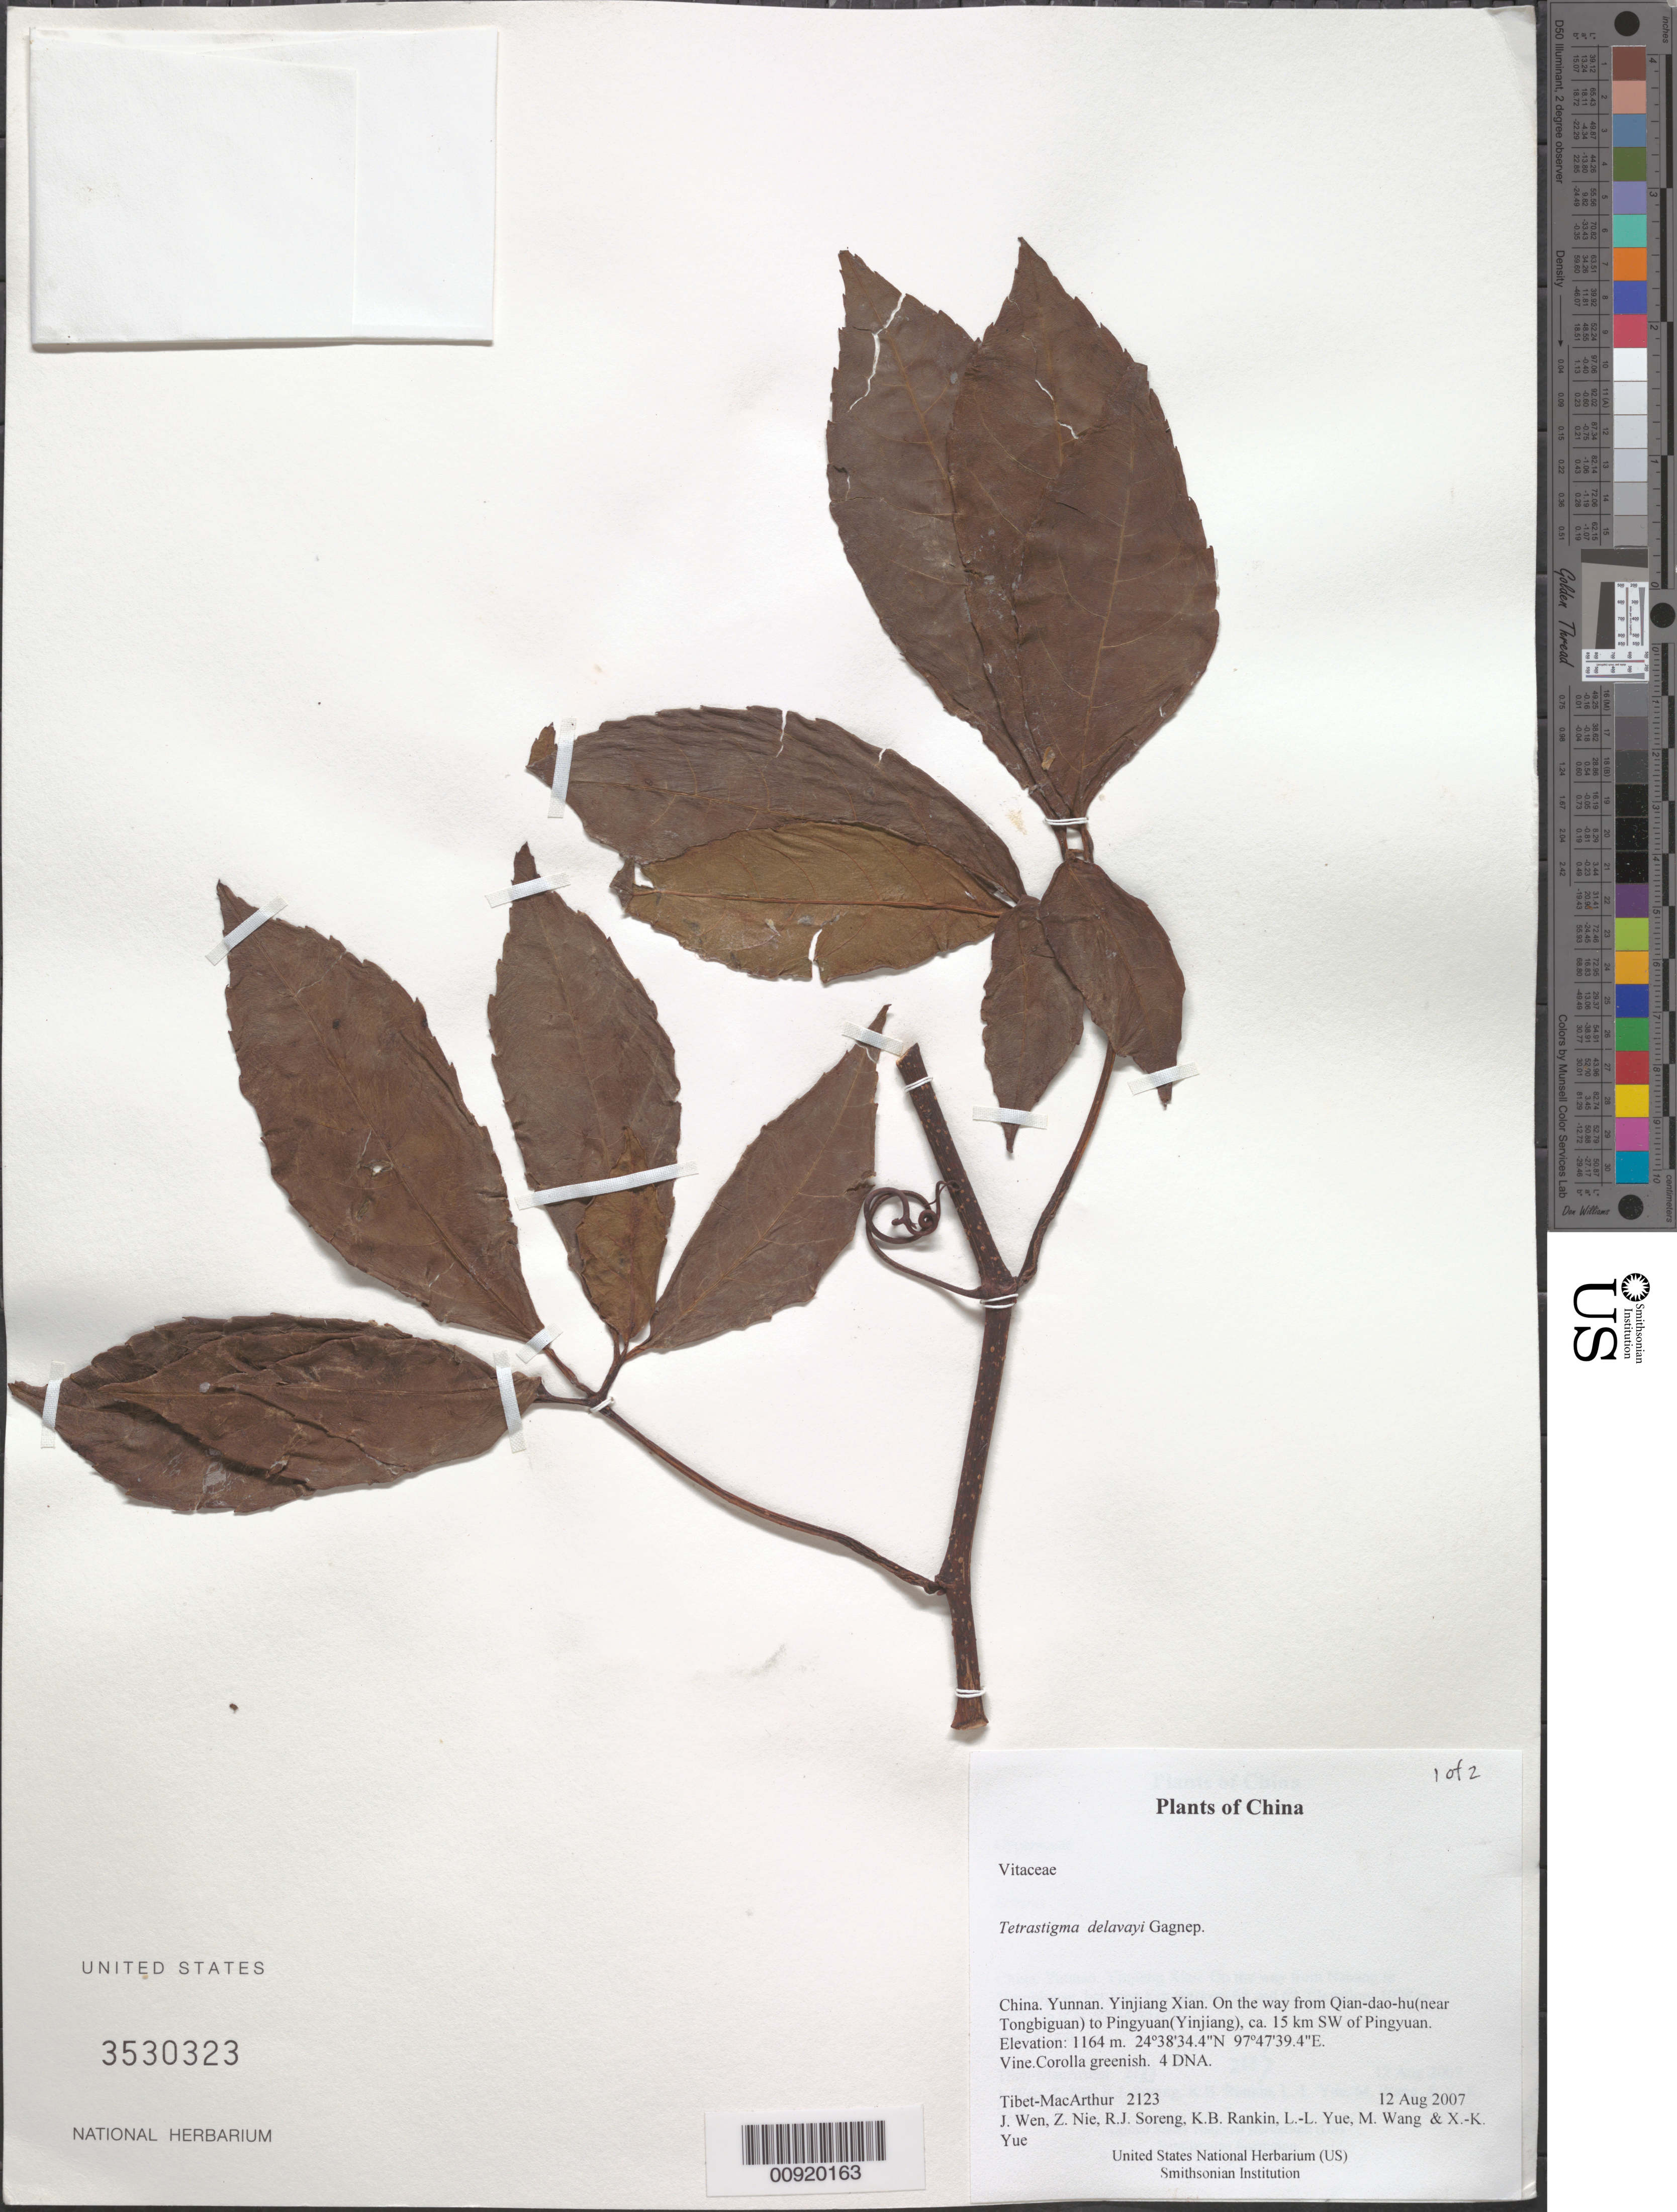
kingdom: Plantae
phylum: Tracheophyta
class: Magnoliopsida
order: Vitales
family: Vitaceae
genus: Tetrastigma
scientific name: Tetrastigma delavayi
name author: Gagnep.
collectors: Tibet-MacArthur, J. Wen, Z. Nie, R. J. Soreng, K. Rankin, L. Yue, M. Wang & X. Yue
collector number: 2123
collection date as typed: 12 Aug 2007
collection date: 2007-08-12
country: China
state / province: Yunnan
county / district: Yinjiang Xian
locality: On the way from Qian-dao-hu(near Tongbiguan) to Pingyuan(Yinjiang), ca. 15 km SW of Pingyuan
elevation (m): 1164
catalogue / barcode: US 3530323